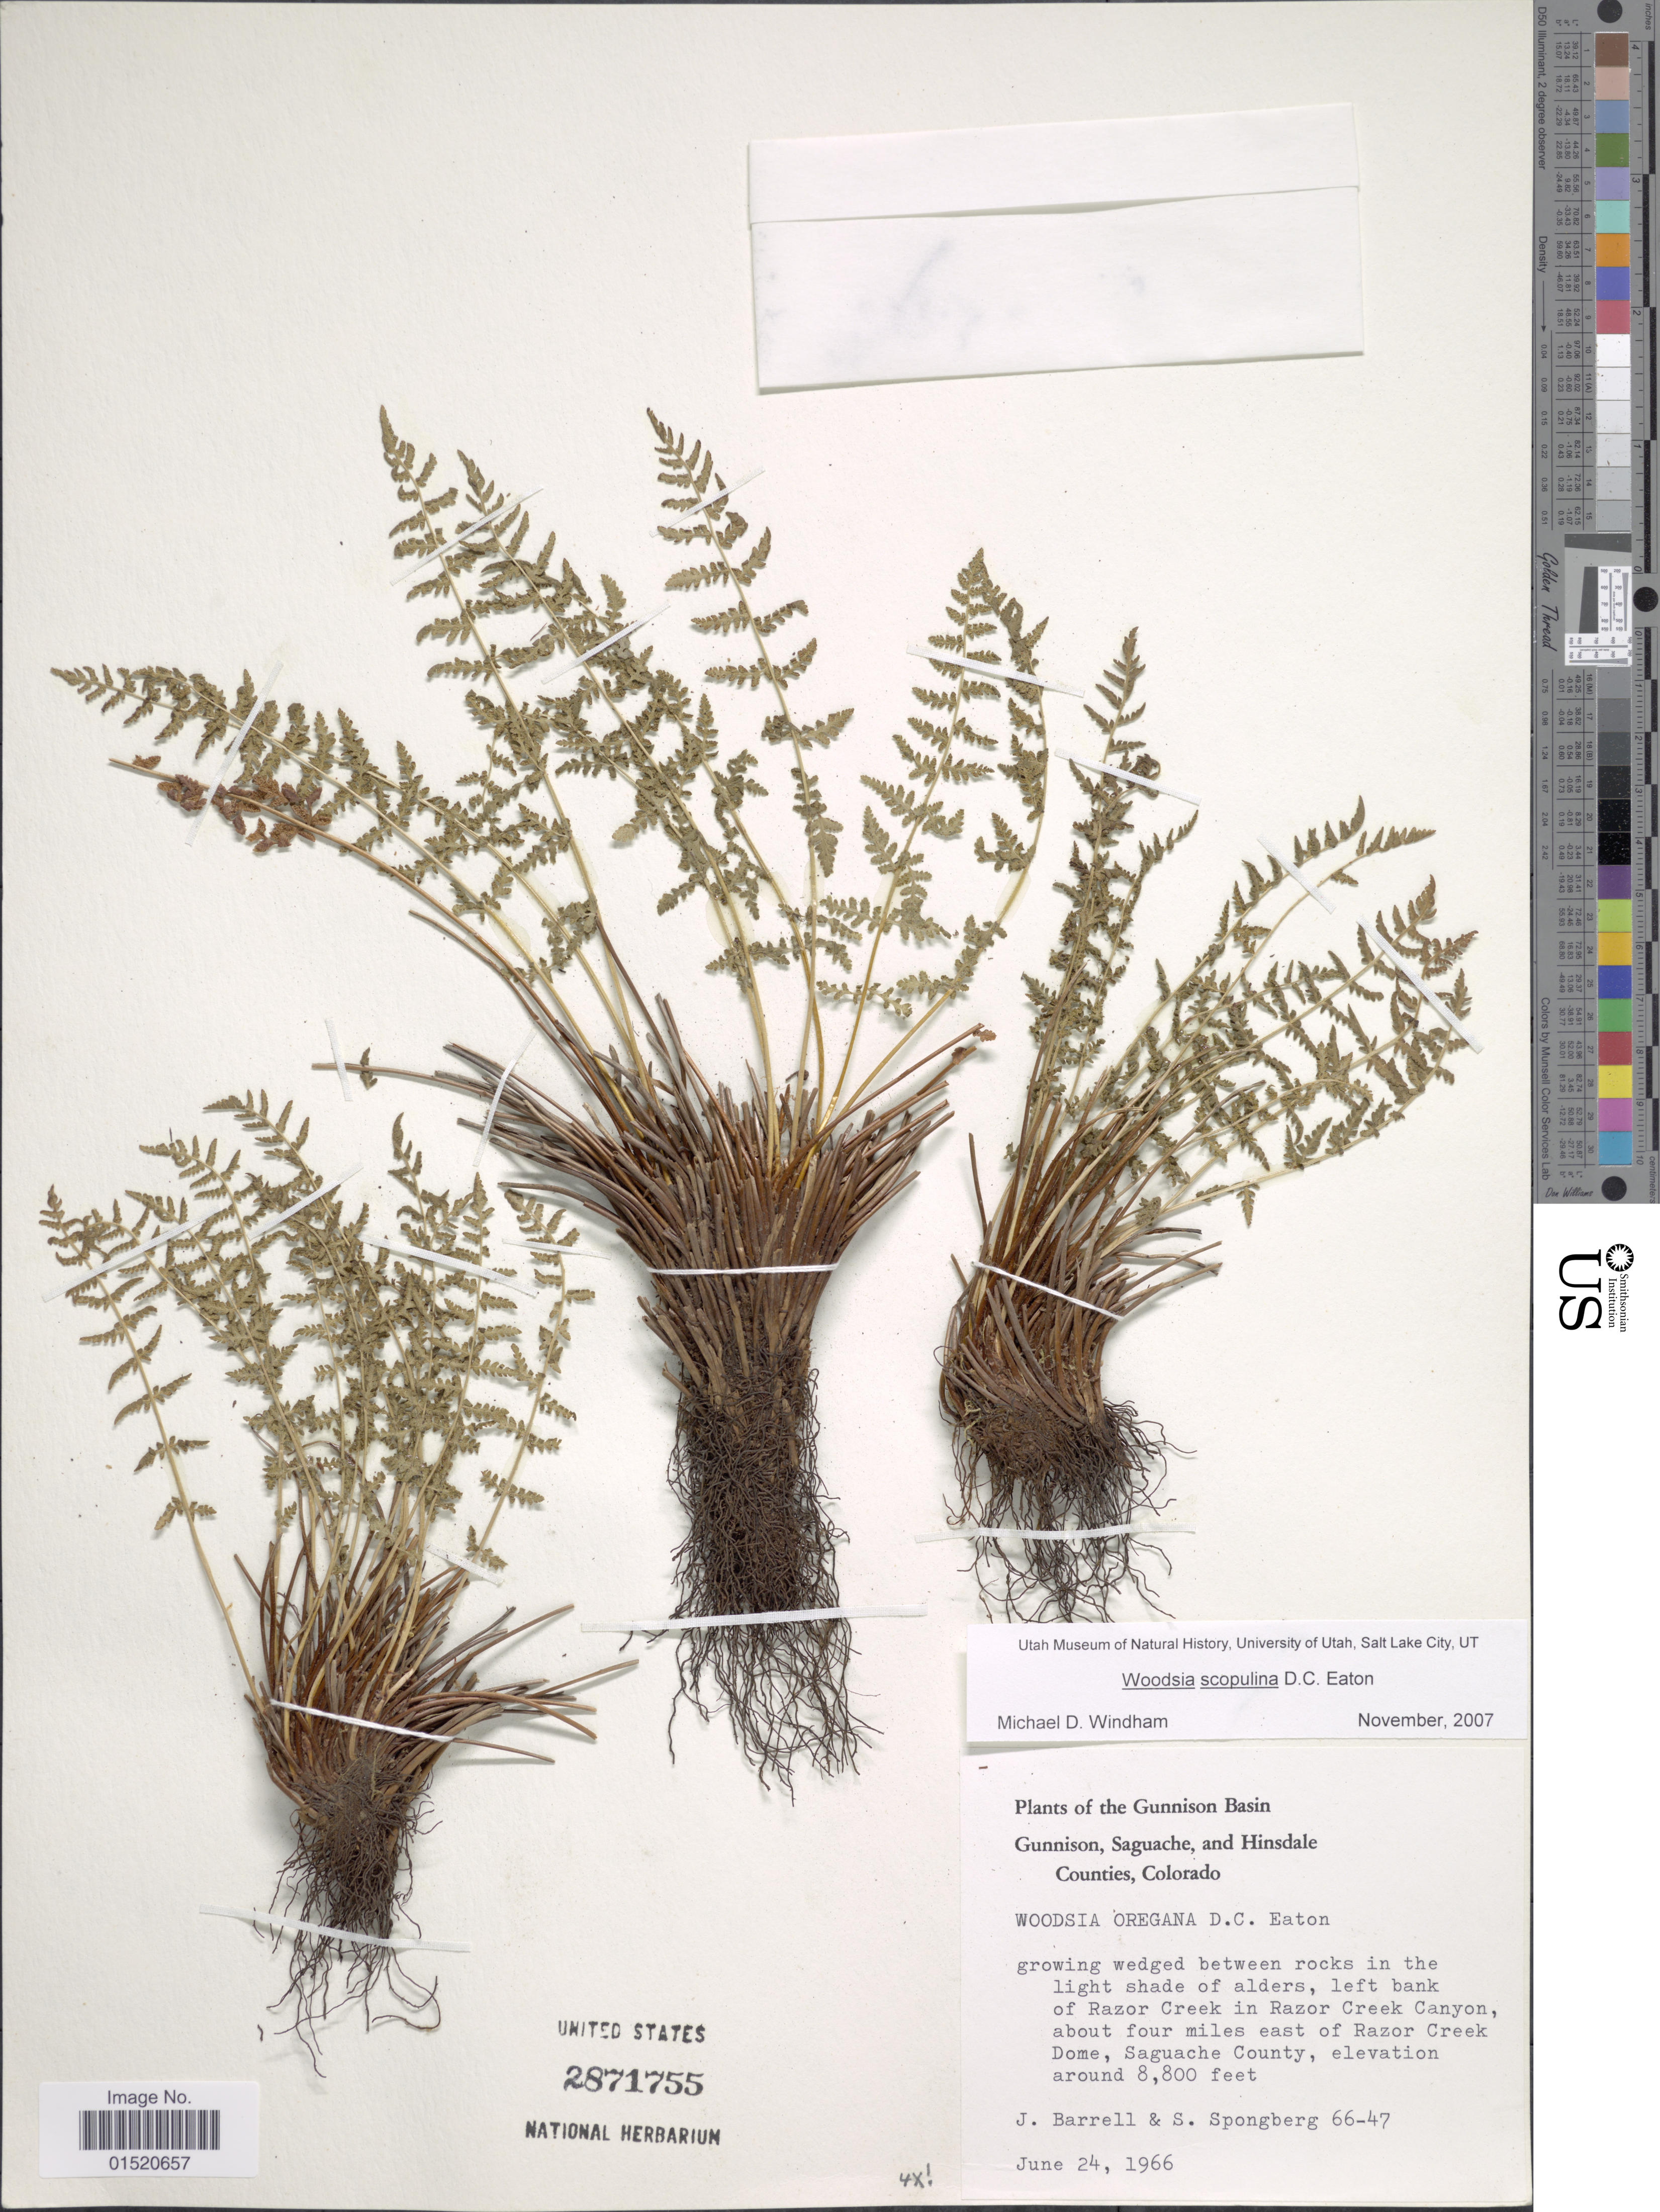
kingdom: Plantae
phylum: Tracheophyta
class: Polypodiopsida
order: Polypodiales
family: Woodsiaceae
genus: Woodsia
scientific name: Woodsia scopulina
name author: D.C. Eaton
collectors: J. Barrell & S. A.Spongberg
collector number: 66-47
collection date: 1966-06-24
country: United States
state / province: Colorado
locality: The Gunnison Basin Gunnison, Saguache, and Hinsdale Counties, left bank of razor Creek in Razor Creek Cayon, about four miles east of razor Creek Dome, Saguache County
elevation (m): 2682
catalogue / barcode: US 2871755